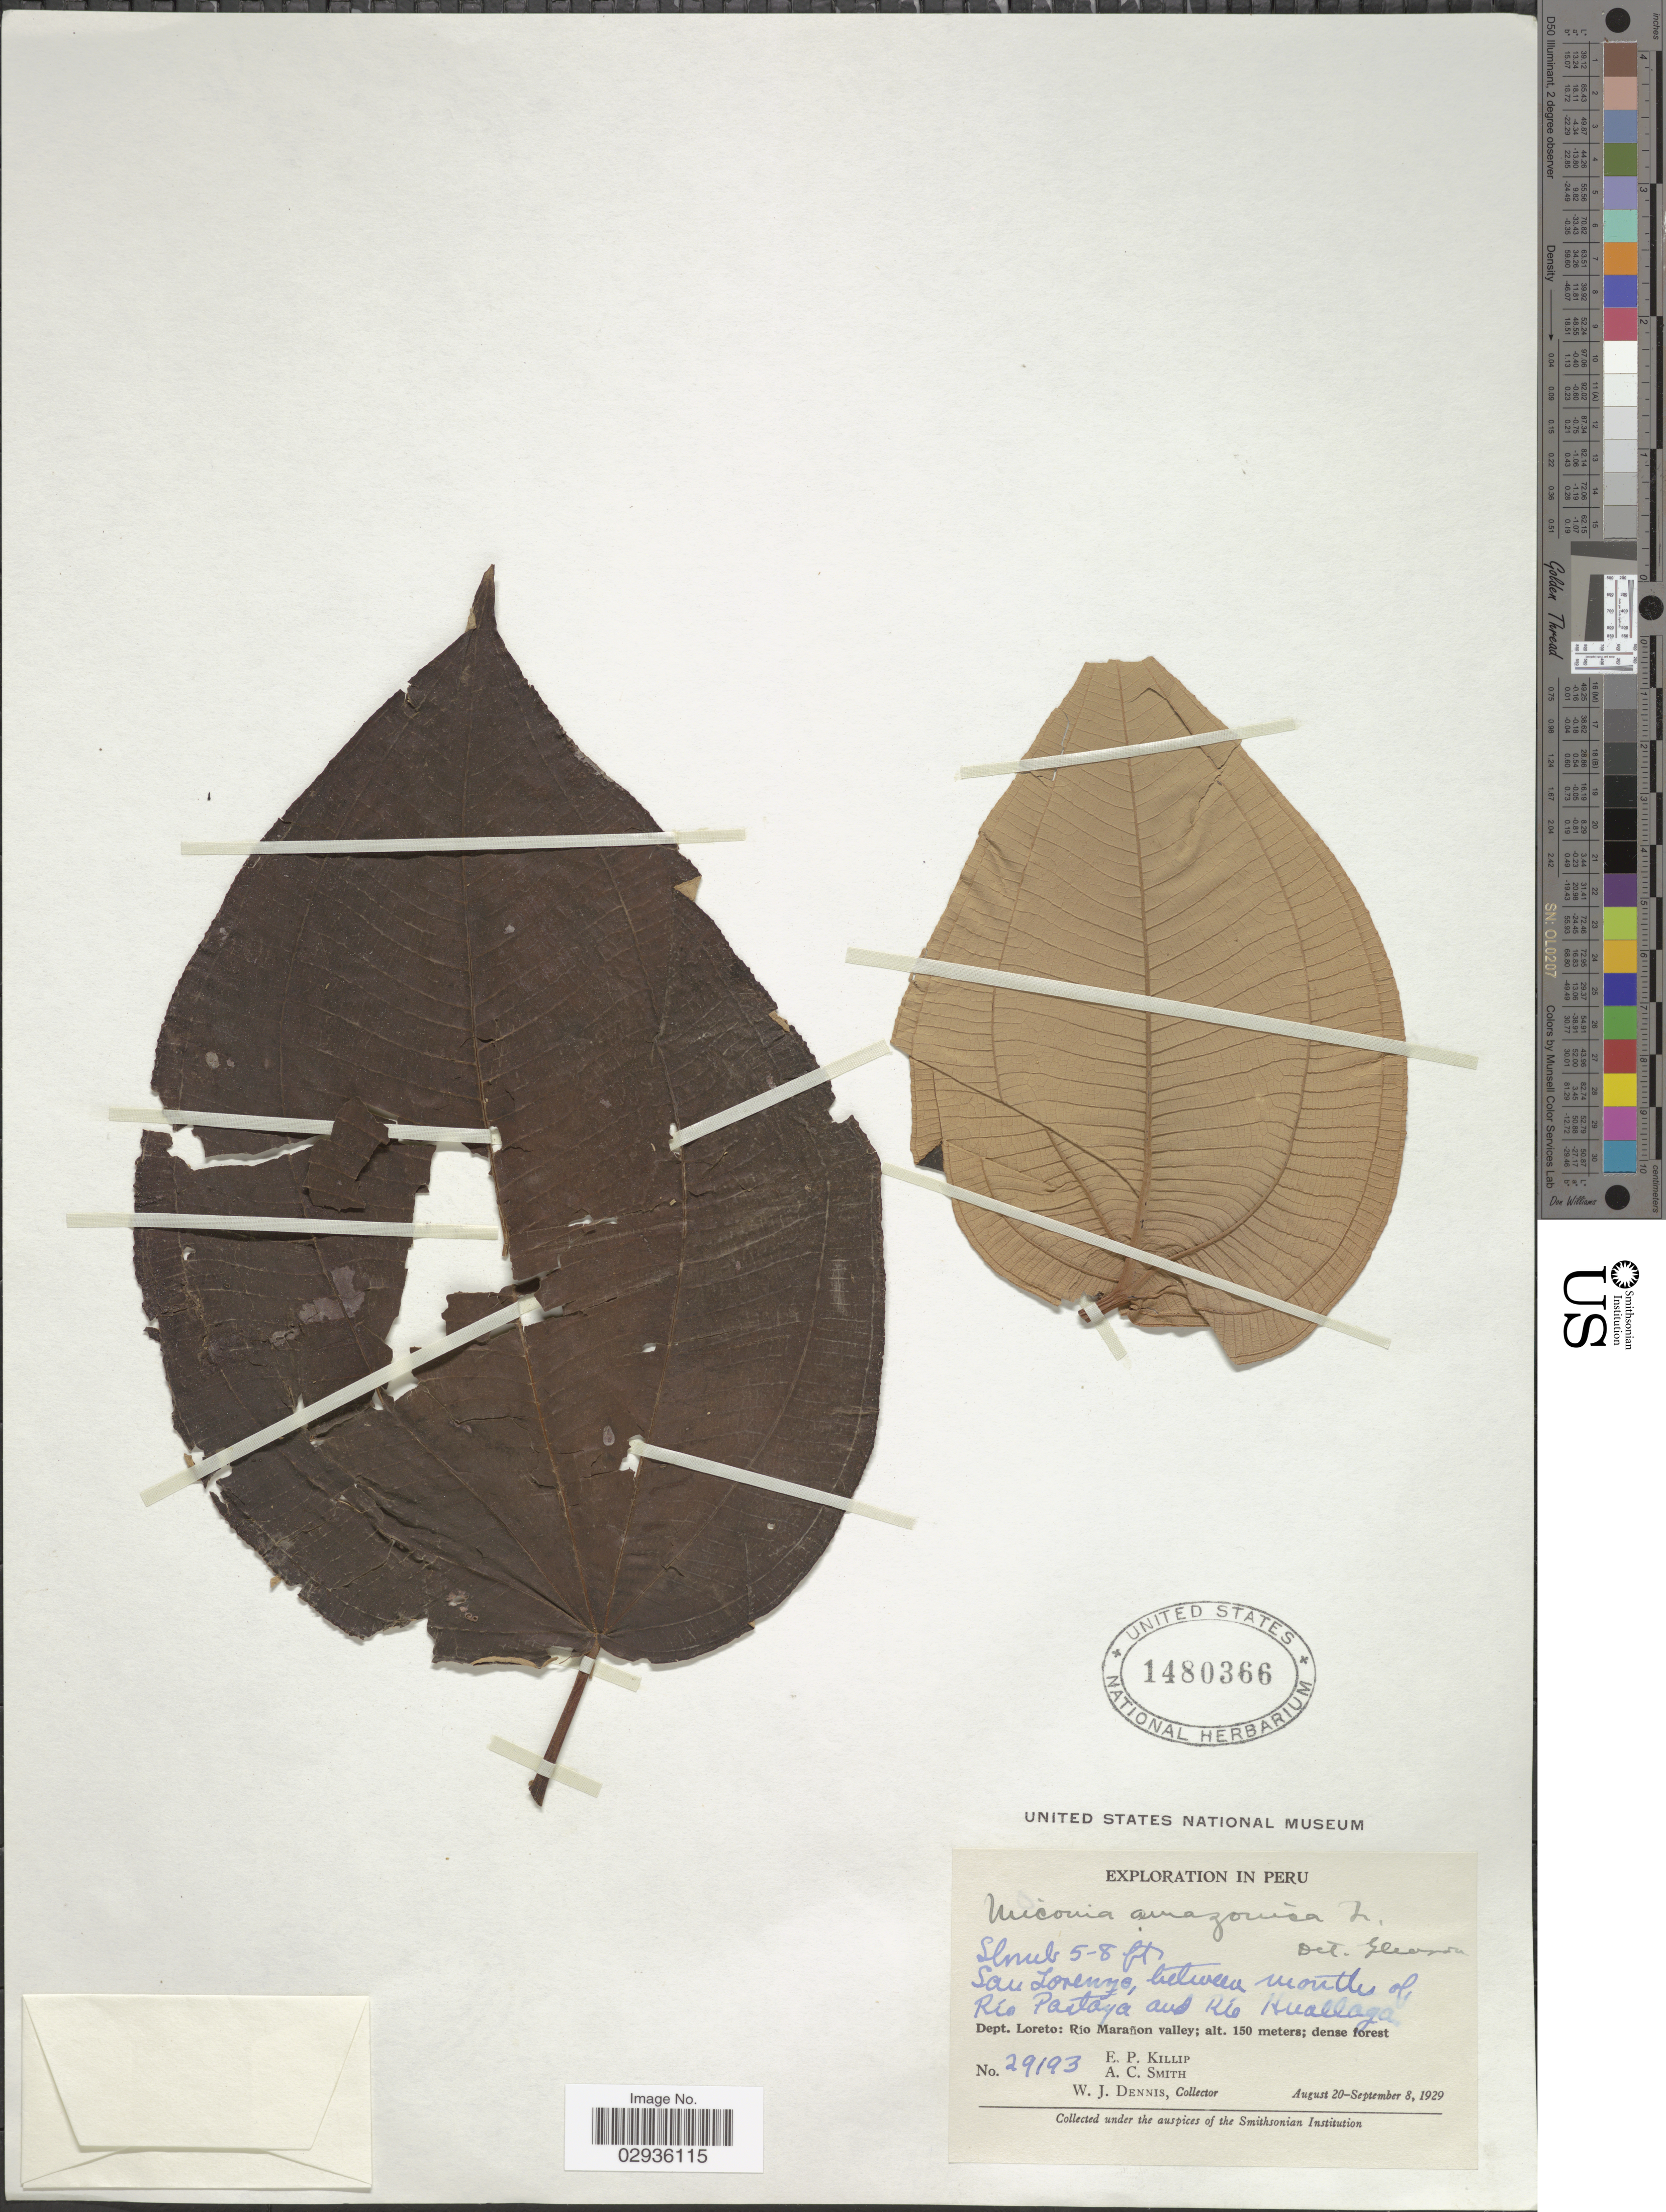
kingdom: Plantae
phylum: Tracheophyta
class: Magnoliopsida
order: Myrtales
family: Melastomataceae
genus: Miconia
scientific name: Miconia amazonica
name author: Triana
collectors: E. P. Killip, A. C. Smith & W. J. Dennis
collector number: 29193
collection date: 1929-08-20/1929-09-08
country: Peru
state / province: Loreto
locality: San Lorenzo, between mouths of Río Pastaza and Río Huallaga. Río Marañon valley.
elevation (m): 150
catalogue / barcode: US 1480366